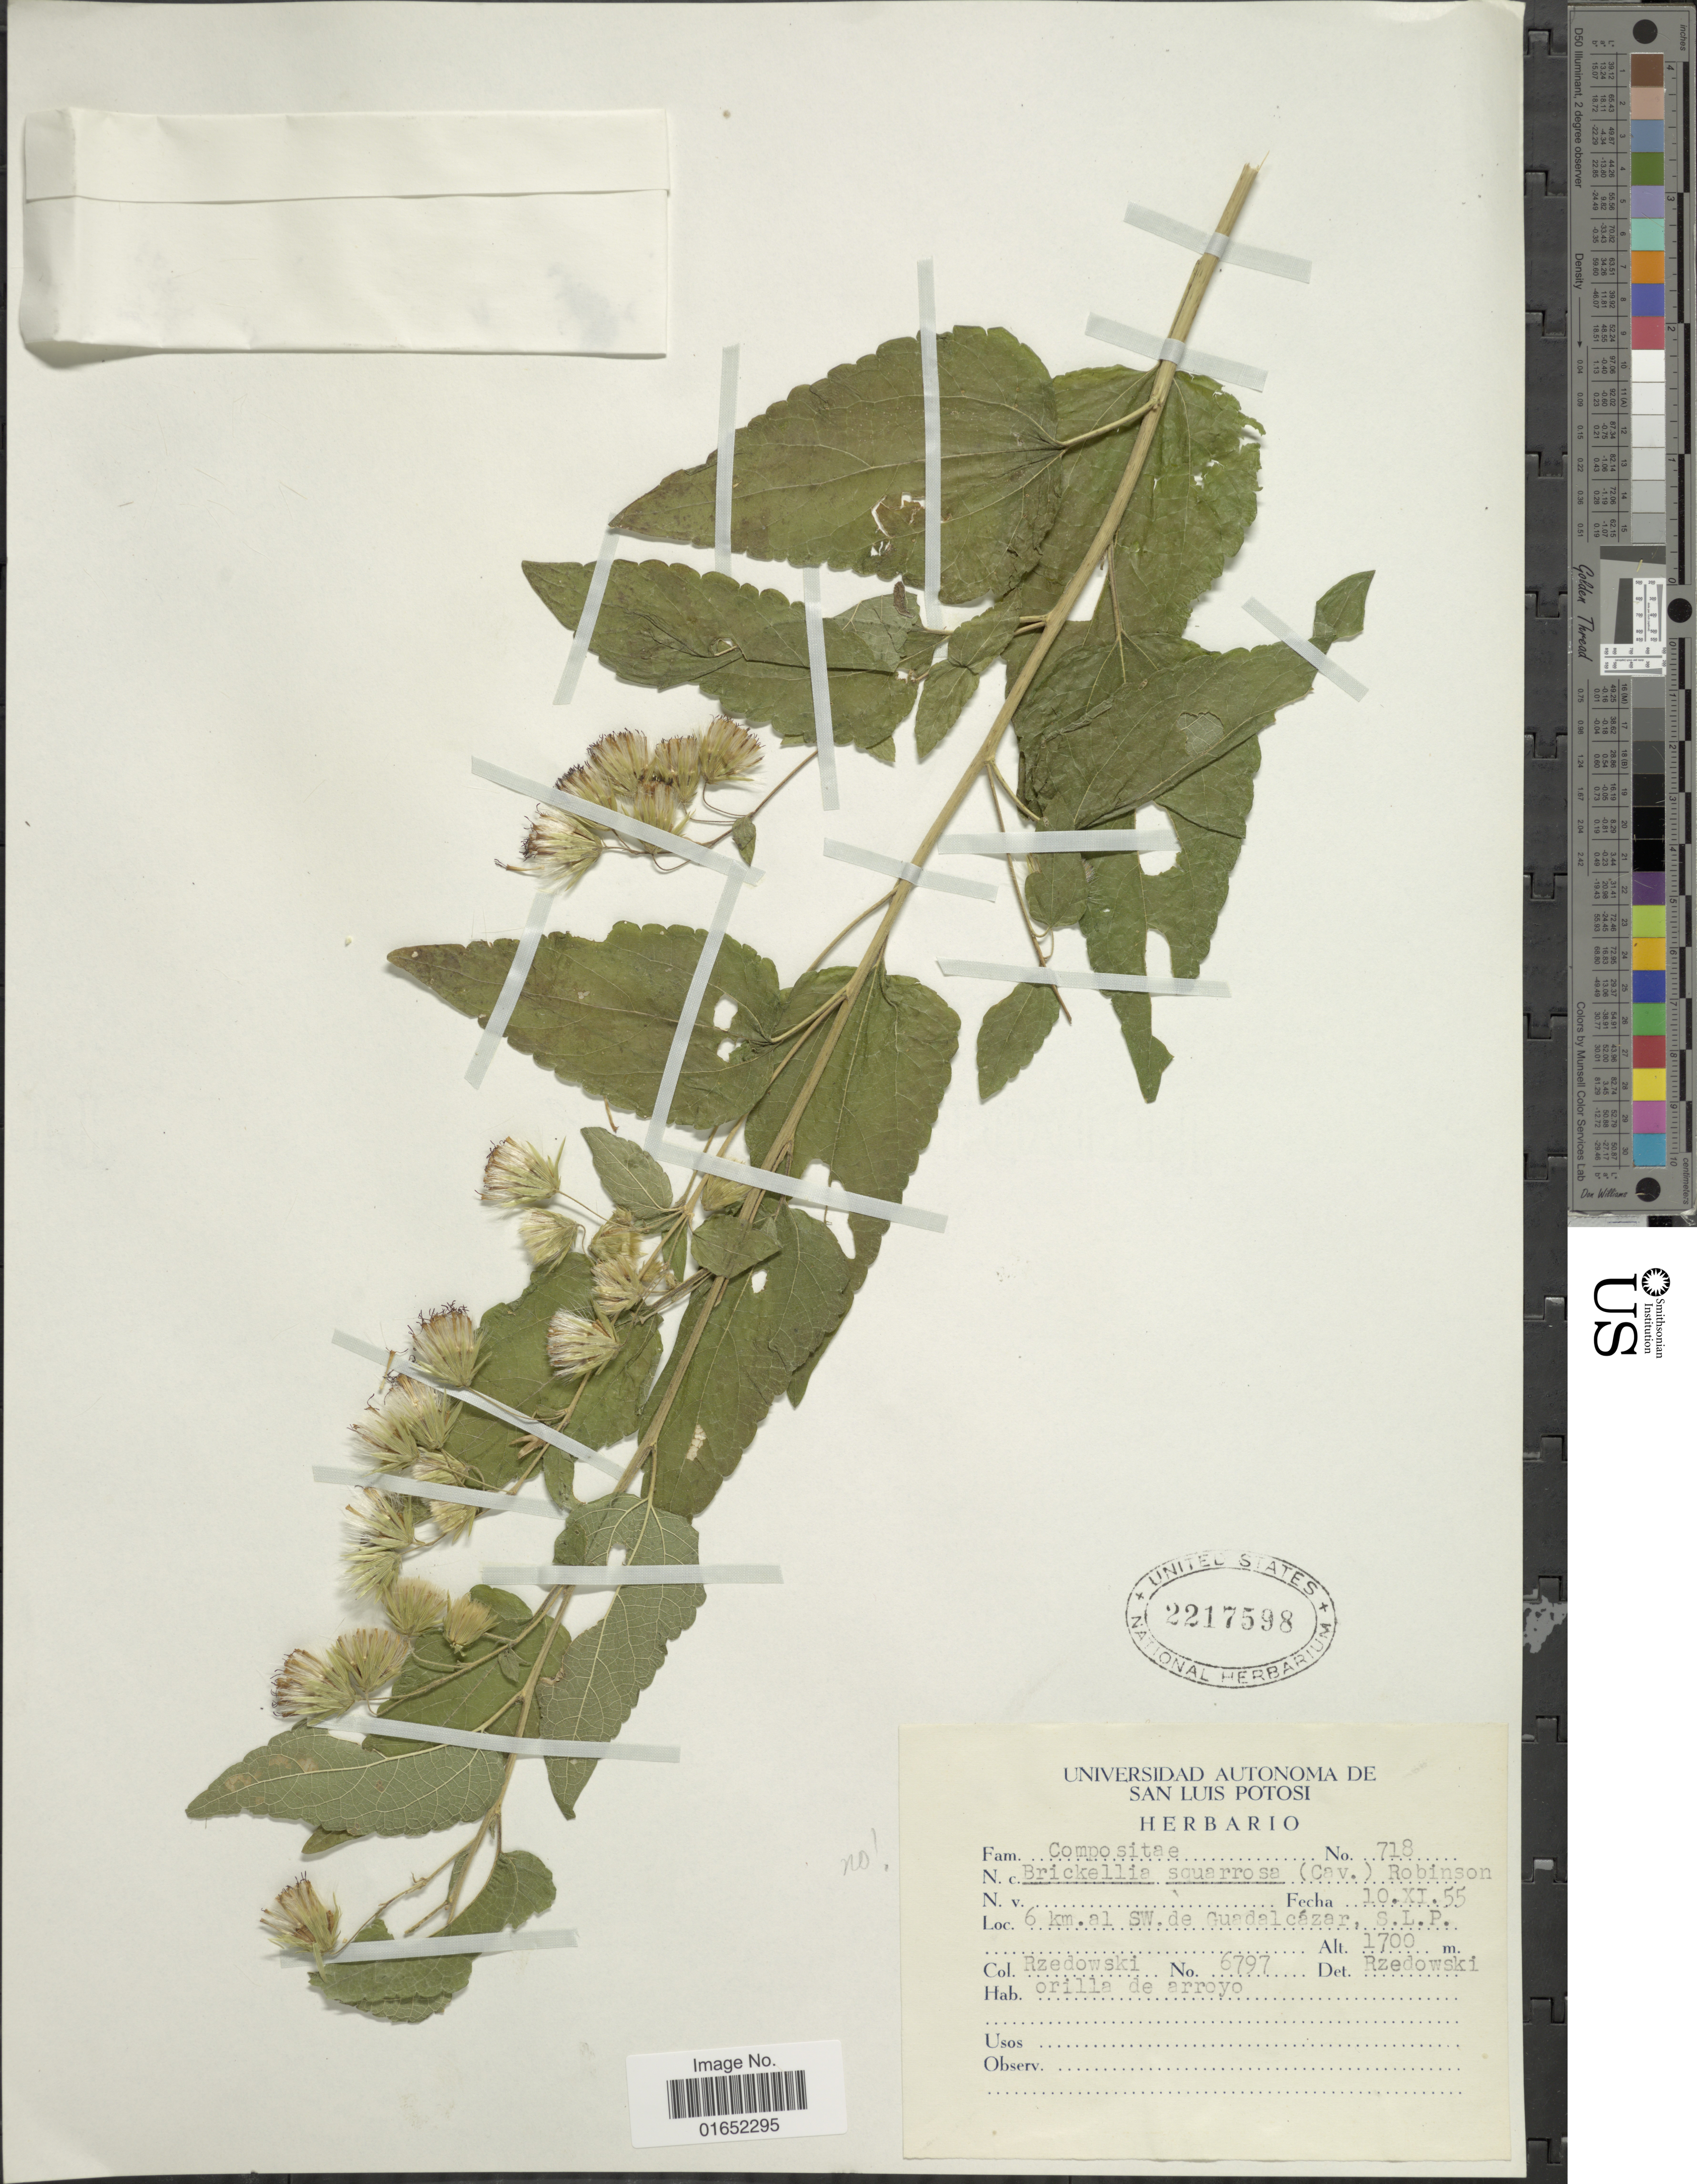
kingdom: Plantae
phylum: Tracheophyta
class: Magnoliopsida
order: Asterales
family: Asteraceae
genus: Brickellia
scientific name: Brickellia secundiflora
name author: (Lag.) A. Gray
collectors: Rzedowski, --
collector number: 6797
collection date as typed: Transcribed d/m/y: 10/11/55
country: Mexico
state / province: San Luis Potosí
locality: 6 km al SW de Guadalcázar, S.L.P., orilla de arroyo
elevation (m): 1700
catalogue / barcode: US 2217598